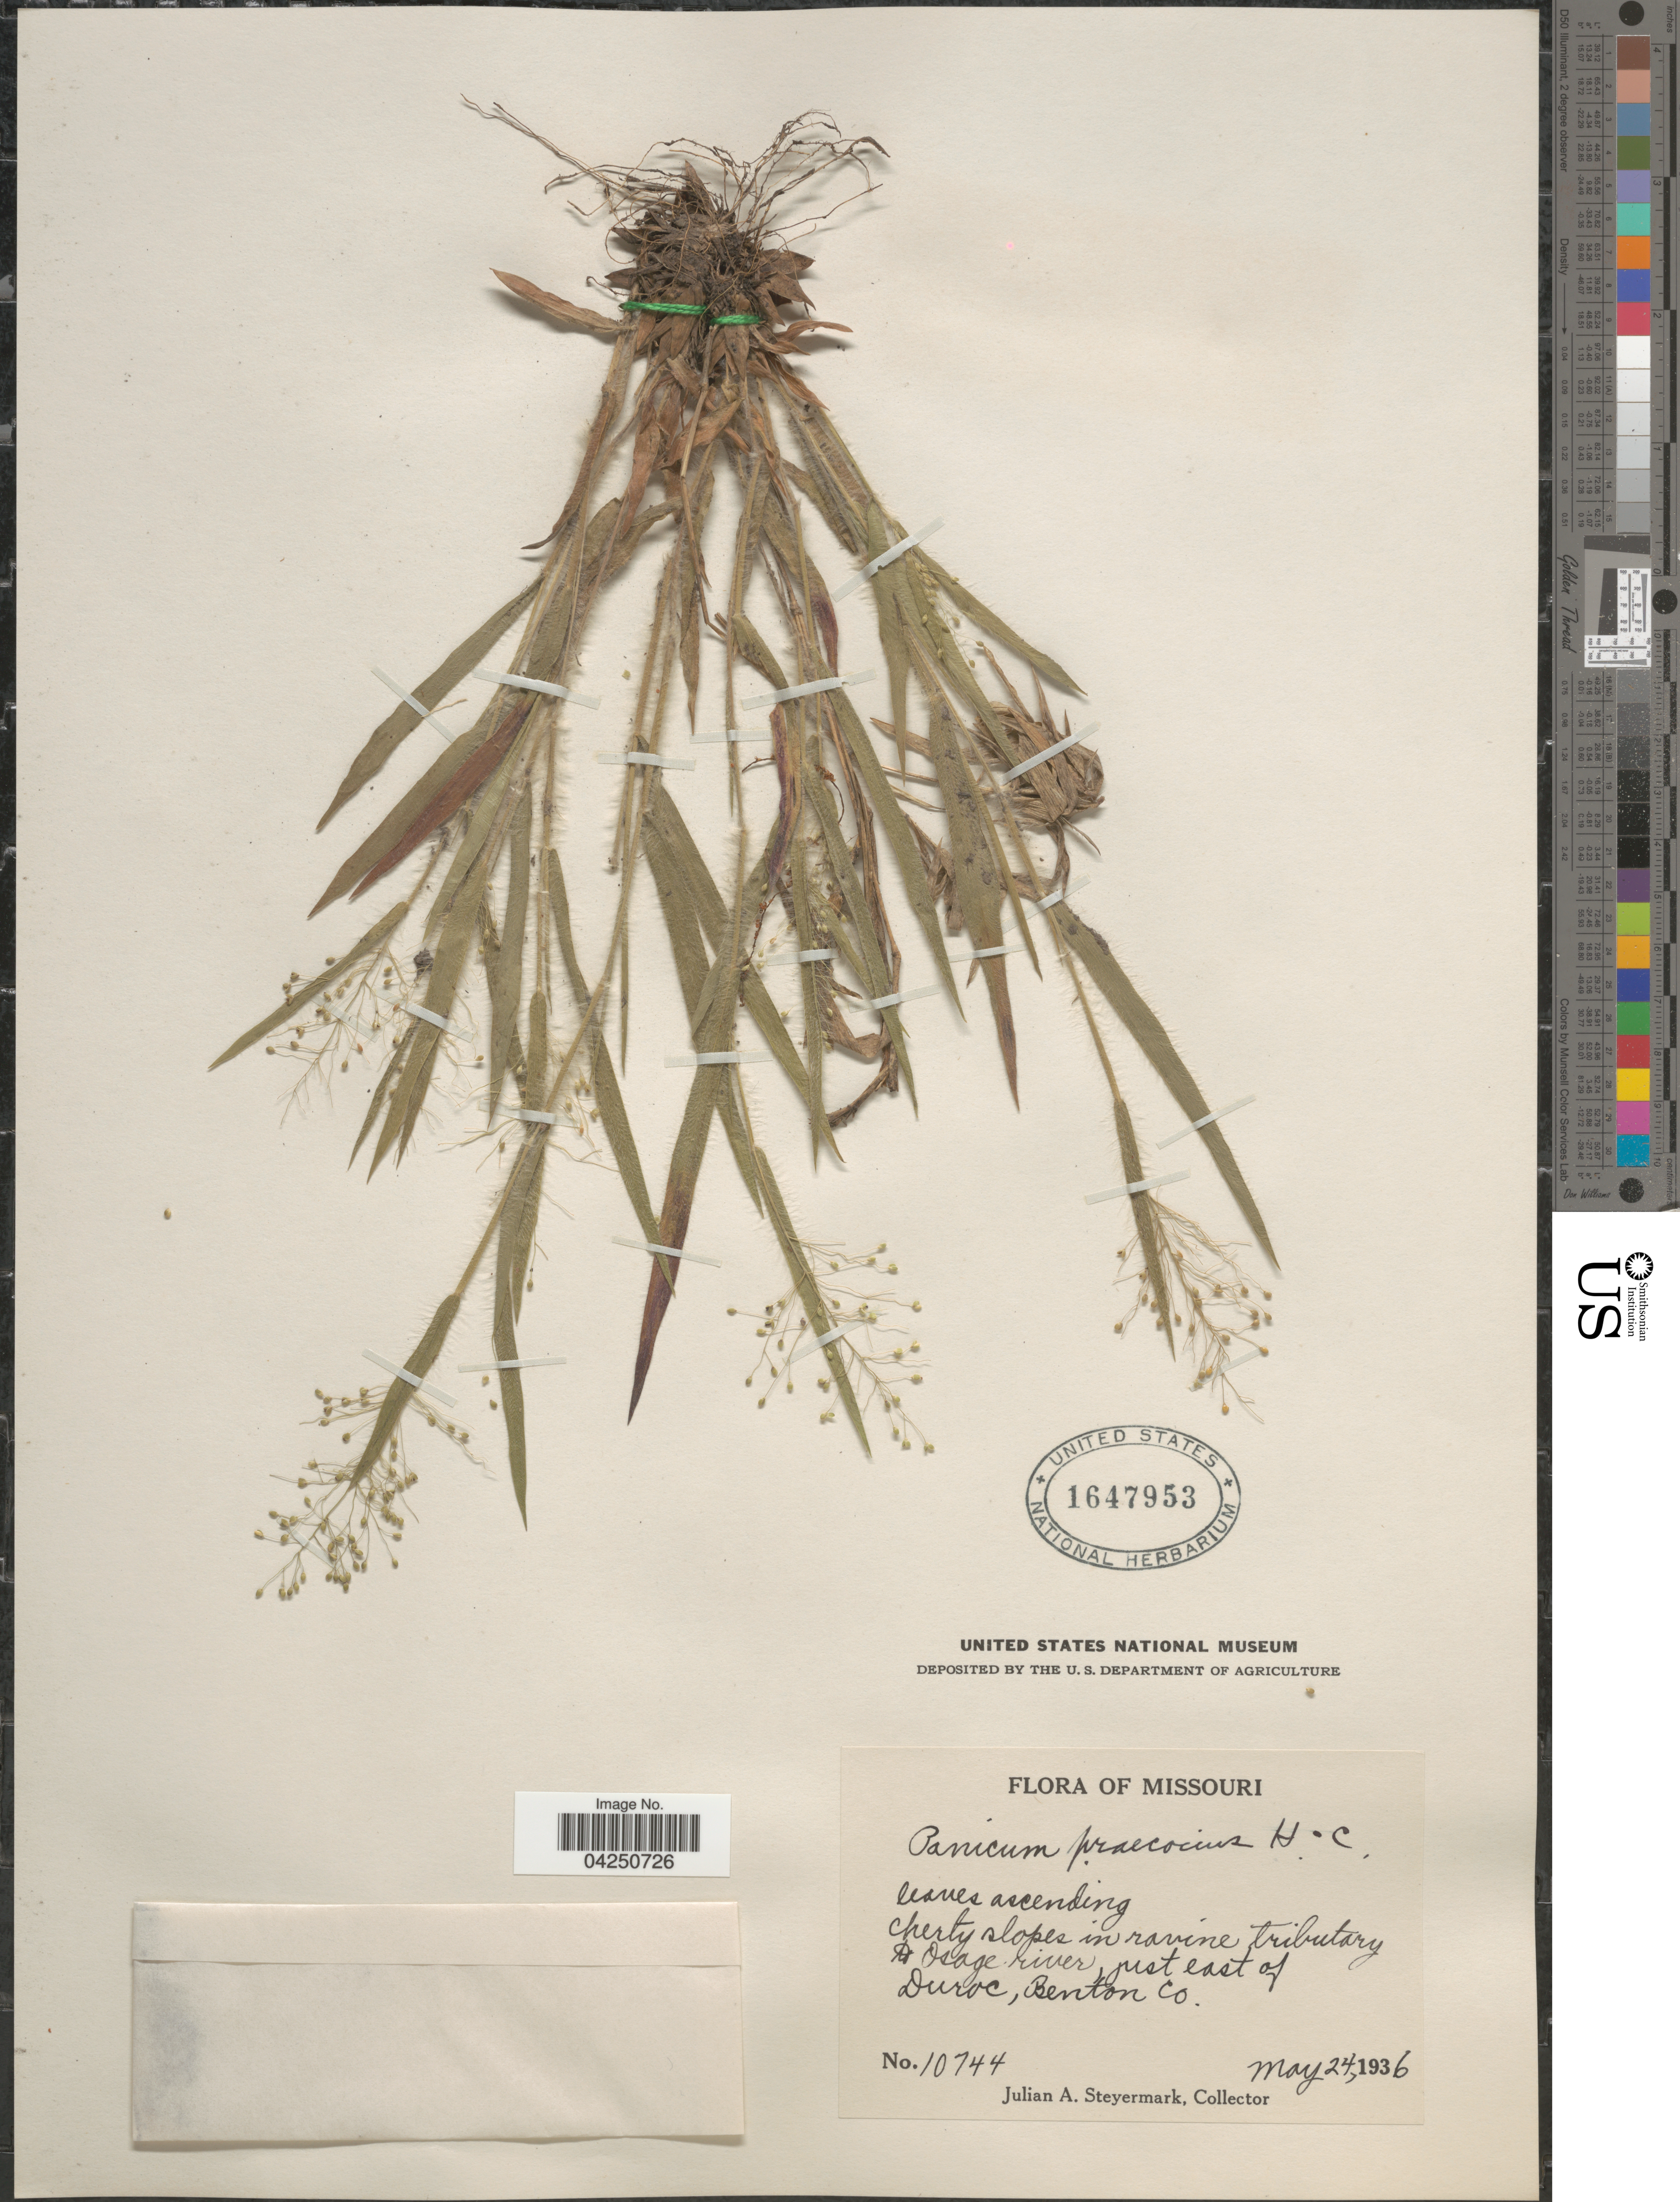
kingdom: Plantae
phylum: Tracheophyta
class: Liliopsida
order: Poales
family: Poaceae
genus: Dichanthelium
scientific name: Dichanthelium acuminatum var. acuminatum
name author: (Sw.) Gould & C.A. Clark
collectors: J. Steyermark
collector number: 10744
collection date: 1936-05-24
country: United States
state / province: Missouri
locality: Cherty slopes in ravine tributary to Osage river, just east of Duroc, Benton Co.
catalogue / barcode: US 1647953